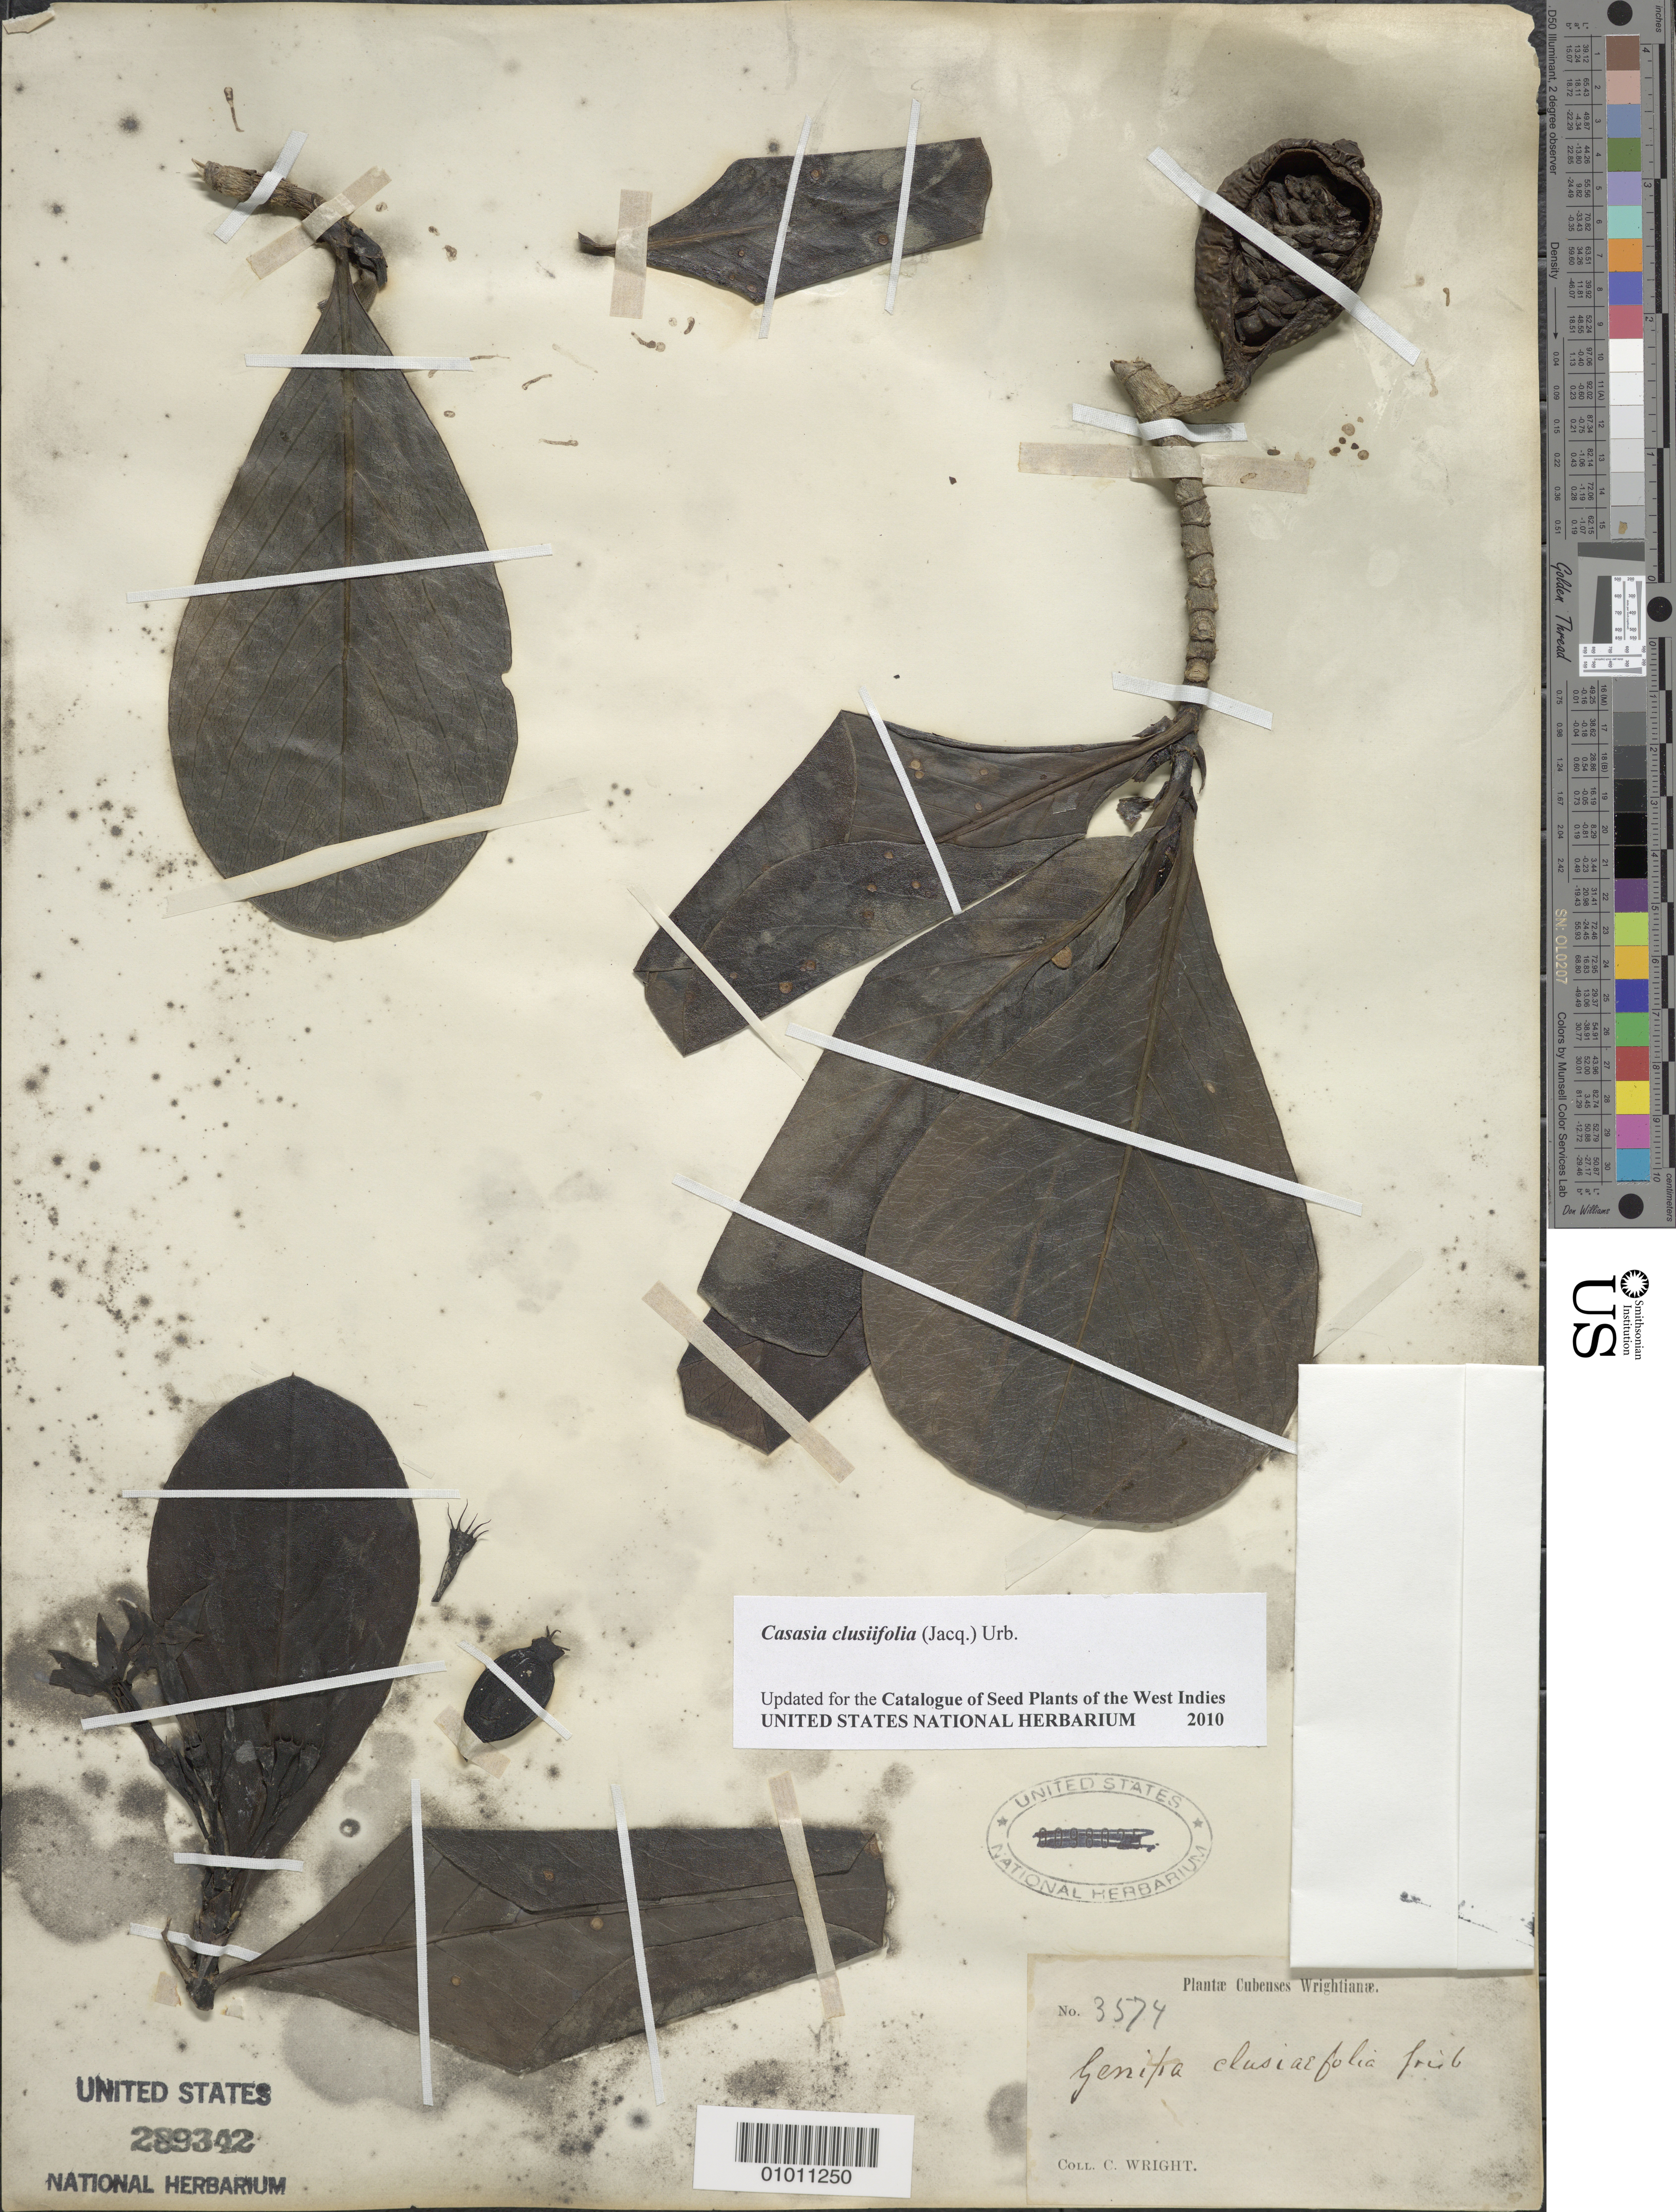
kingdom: Plantae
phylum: Tracheophyta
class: Magnoliopsida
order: Gentianales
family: Rubiaceae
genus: Casasia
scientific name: Casasia clusiifolia var. clusiifolia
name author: (Jacq.) Urb.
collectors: C. Wright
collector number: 3574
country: Cuba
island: Cuba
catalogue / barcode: US 2893342